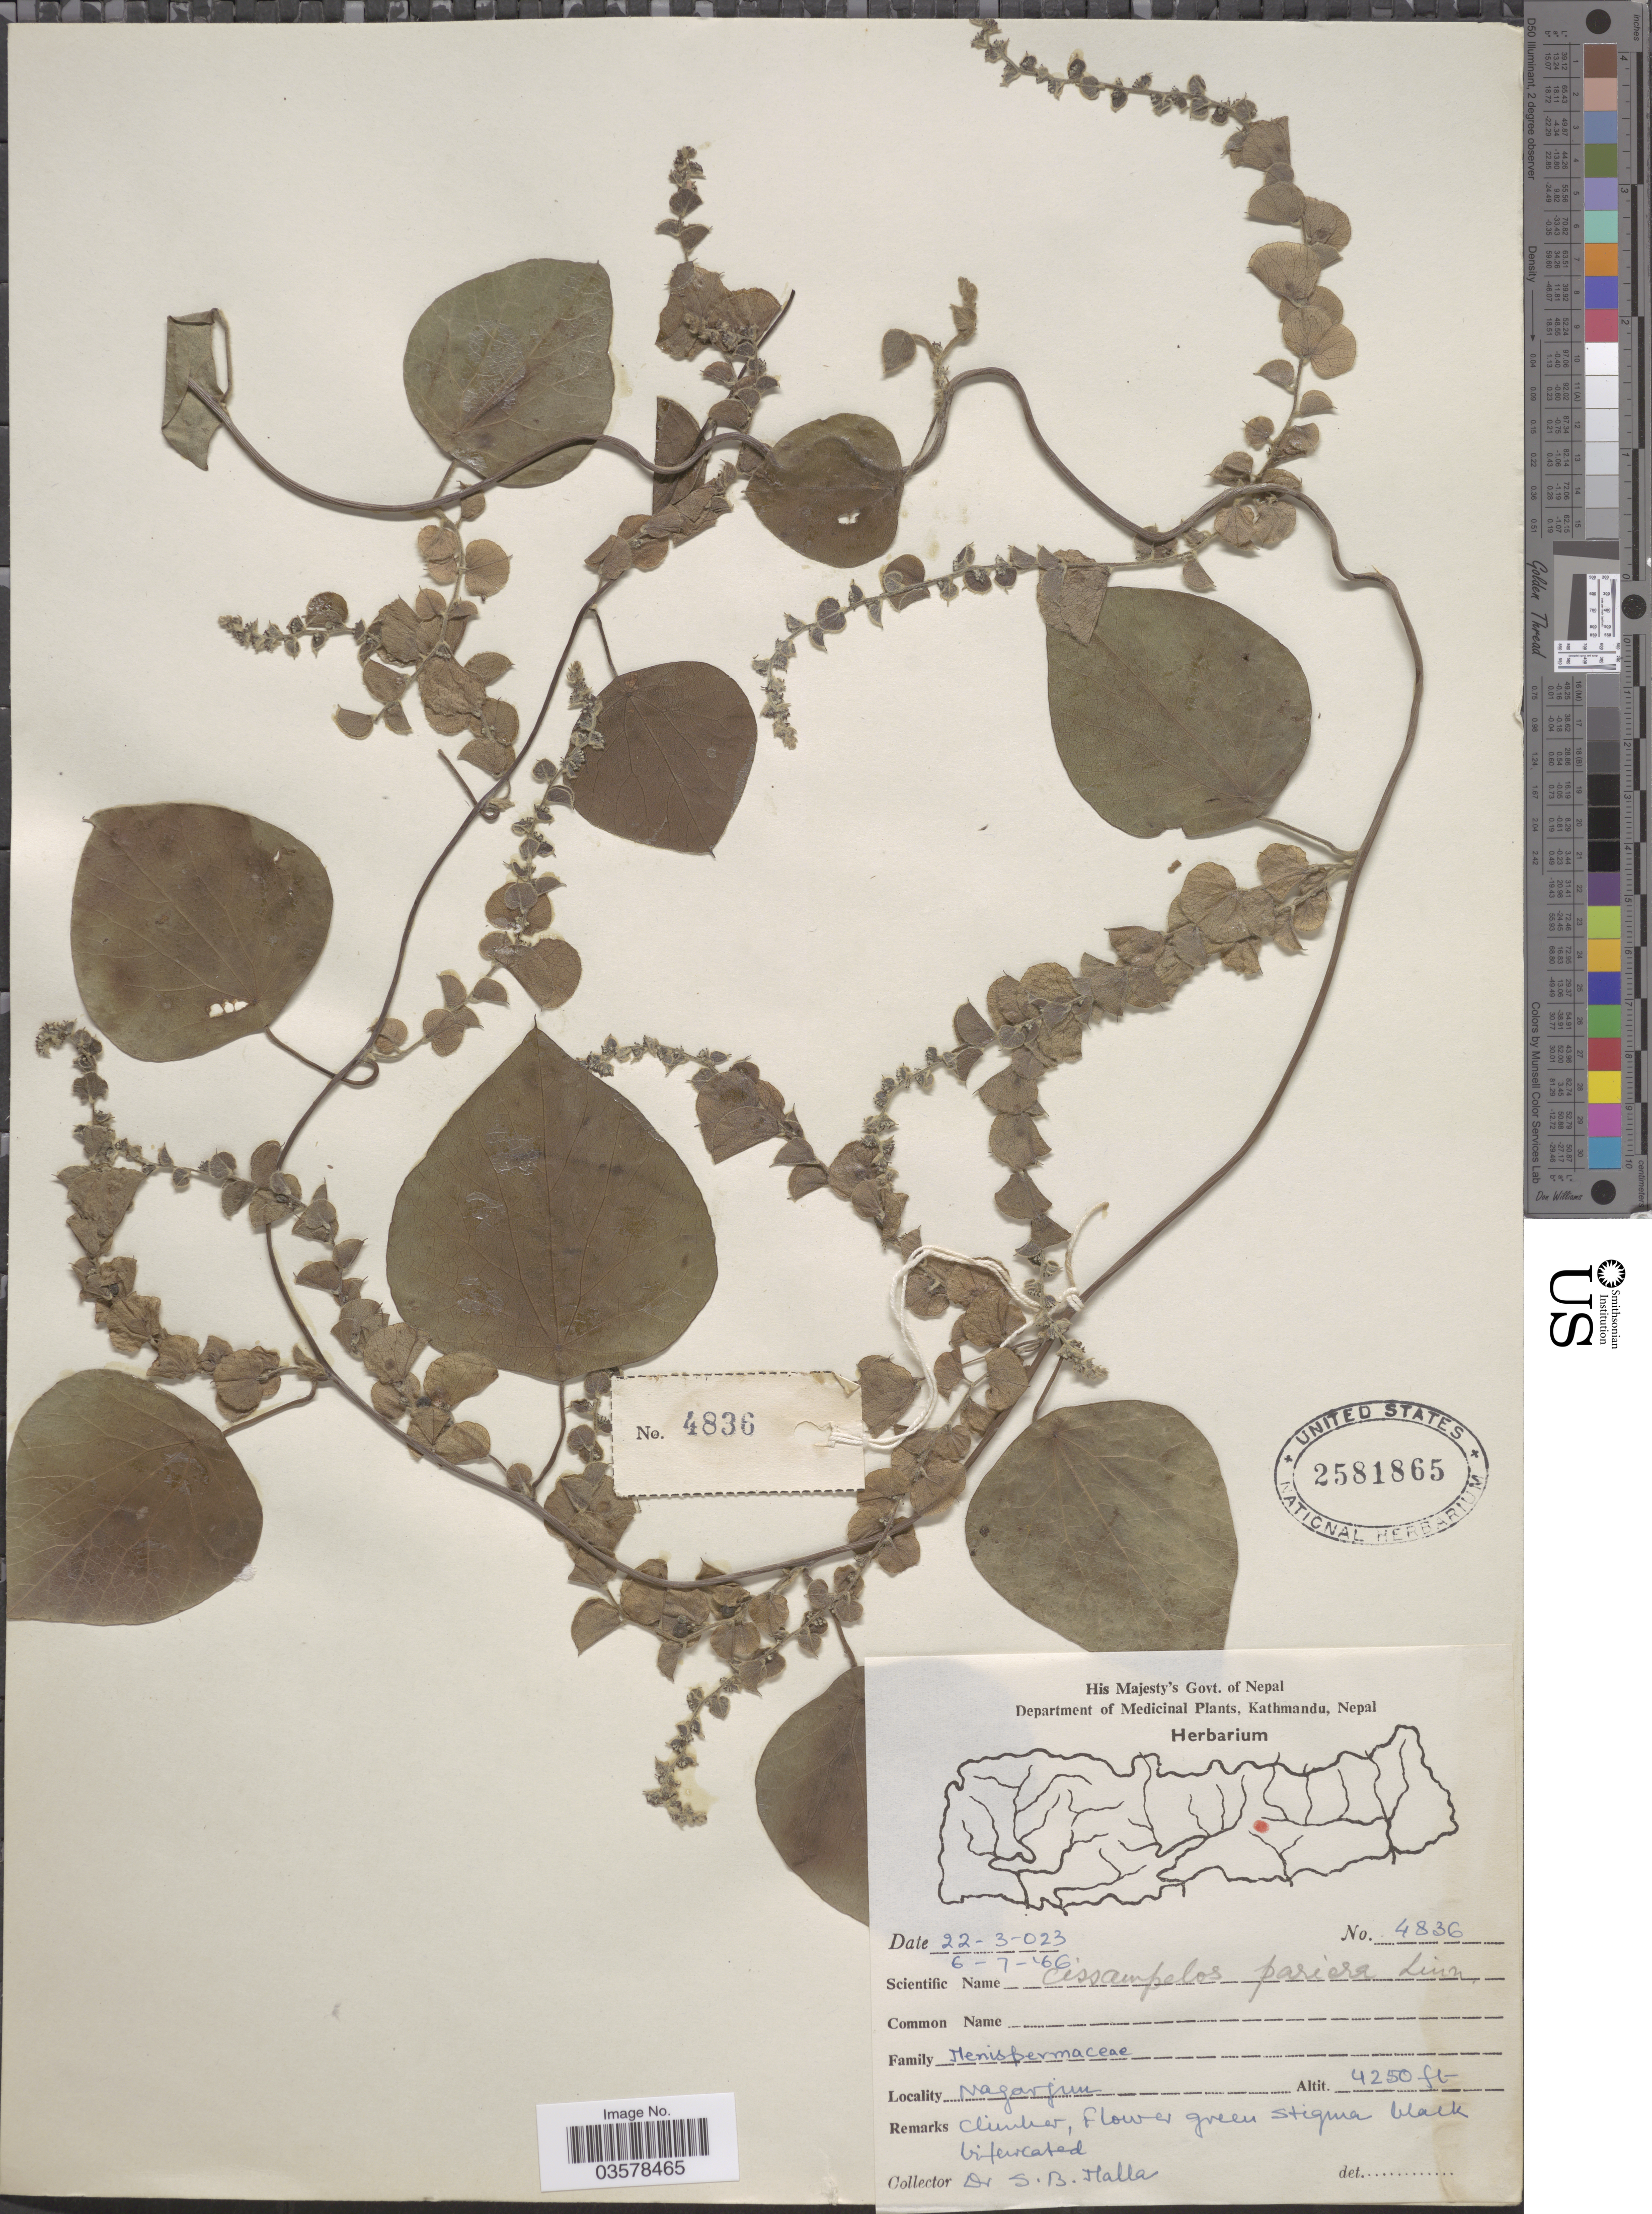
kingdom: Plantae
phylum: Tracheophyta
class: Magnoliopsida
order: Ranunculales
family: Menispermaceae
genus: Cissampelos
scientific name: Cissampelos pareira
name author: L.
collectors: S. Malla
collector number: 4836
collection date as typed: Transcribed d/m/y: 6/7/66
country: Nepal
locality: Kathmandu. Nagarjun.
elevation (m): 1295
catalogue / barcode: US 2581865